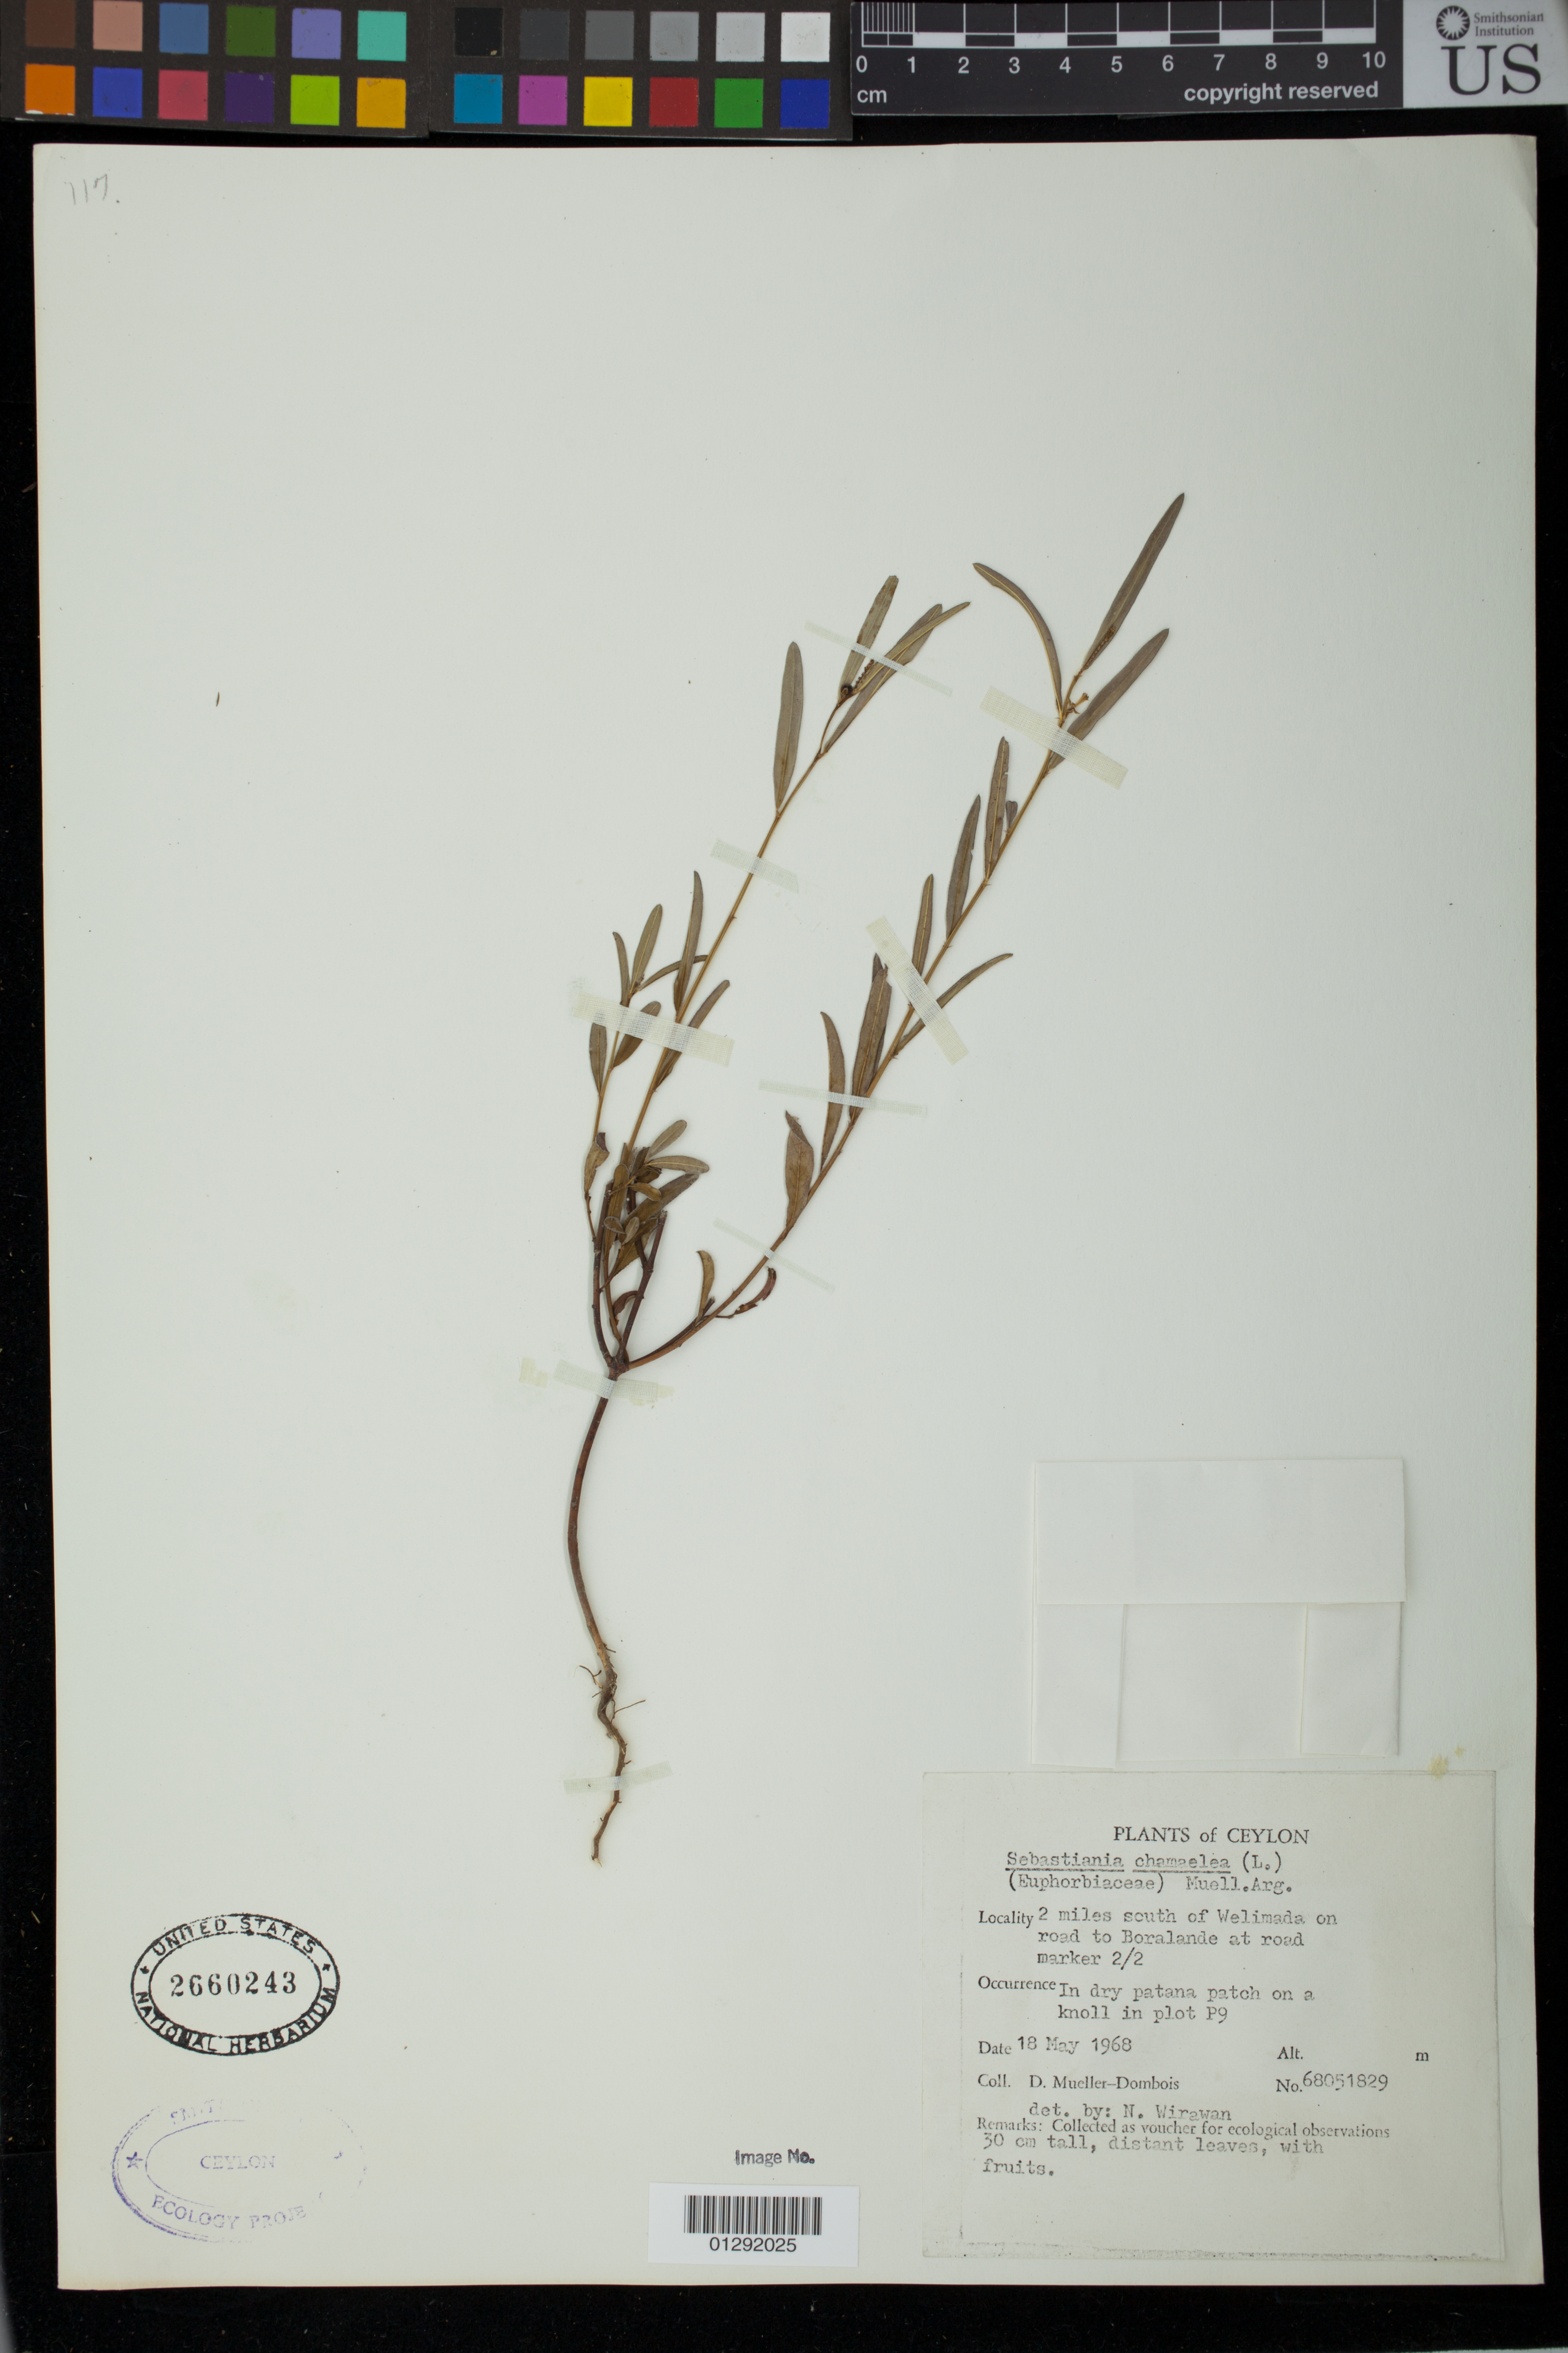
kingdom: Plantae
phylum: Tracheophyta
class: Magnoliopsida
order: Malpighiales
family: Euphorbiaceae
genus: Sebastiania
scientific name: Sebastiania chamaelea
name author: (L.) Müll. Arg.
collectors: D. Mueller-Dombois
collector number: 68051829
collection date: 1968-05-18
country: Sri Lanka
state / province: Uva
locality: Ceylon. 2 miles south of Welimada on road to Boralande at road marker 2/2.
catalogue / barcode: US 2660243